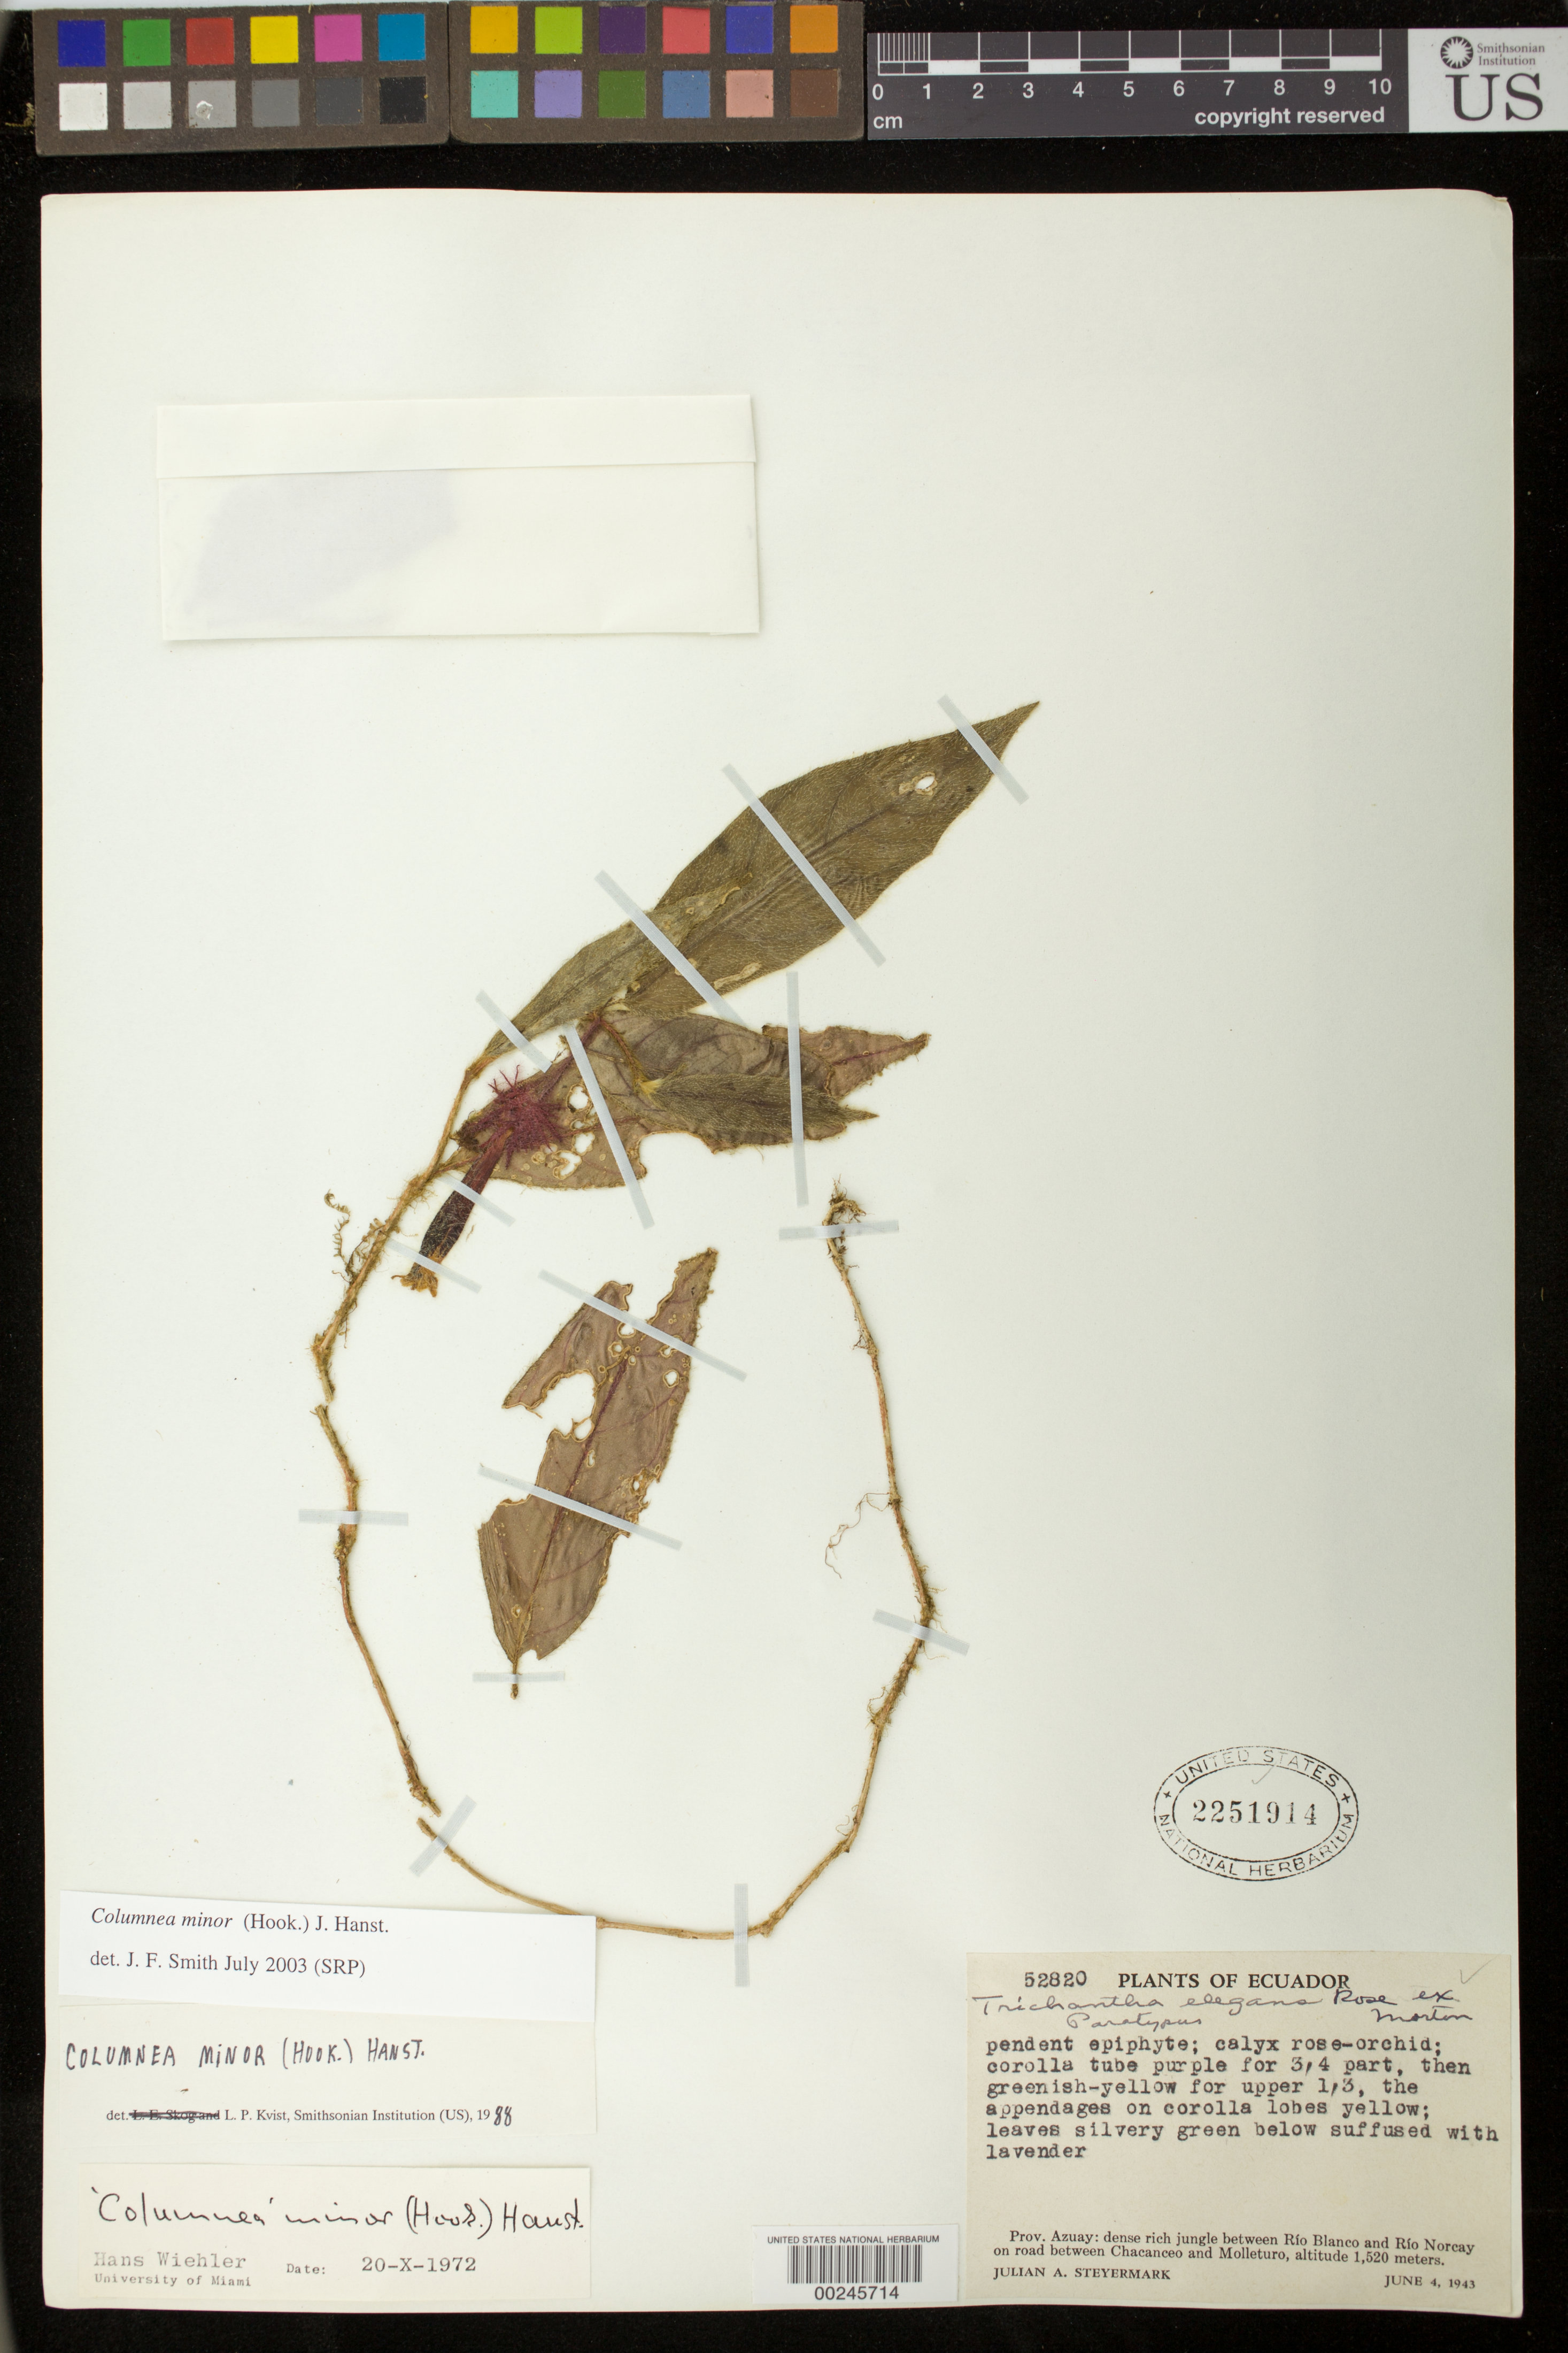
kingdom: Plantae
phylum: Tracheophyta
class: Magnoliopsida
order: Lamiales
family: Gesneriaceae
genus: Columnea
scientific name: Columnea minor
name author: (Hook.) Hanst.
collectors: J. Steyermark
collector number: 52820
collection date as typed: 04 Jun 1943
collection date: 1943-06-04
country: Ecuador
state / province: Azuay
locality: Between Rio Blanco and Rio Norcay on road between Chacanceo and Molleturo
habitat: Dense rich jungle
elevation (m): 1520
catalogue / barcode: US 2251914